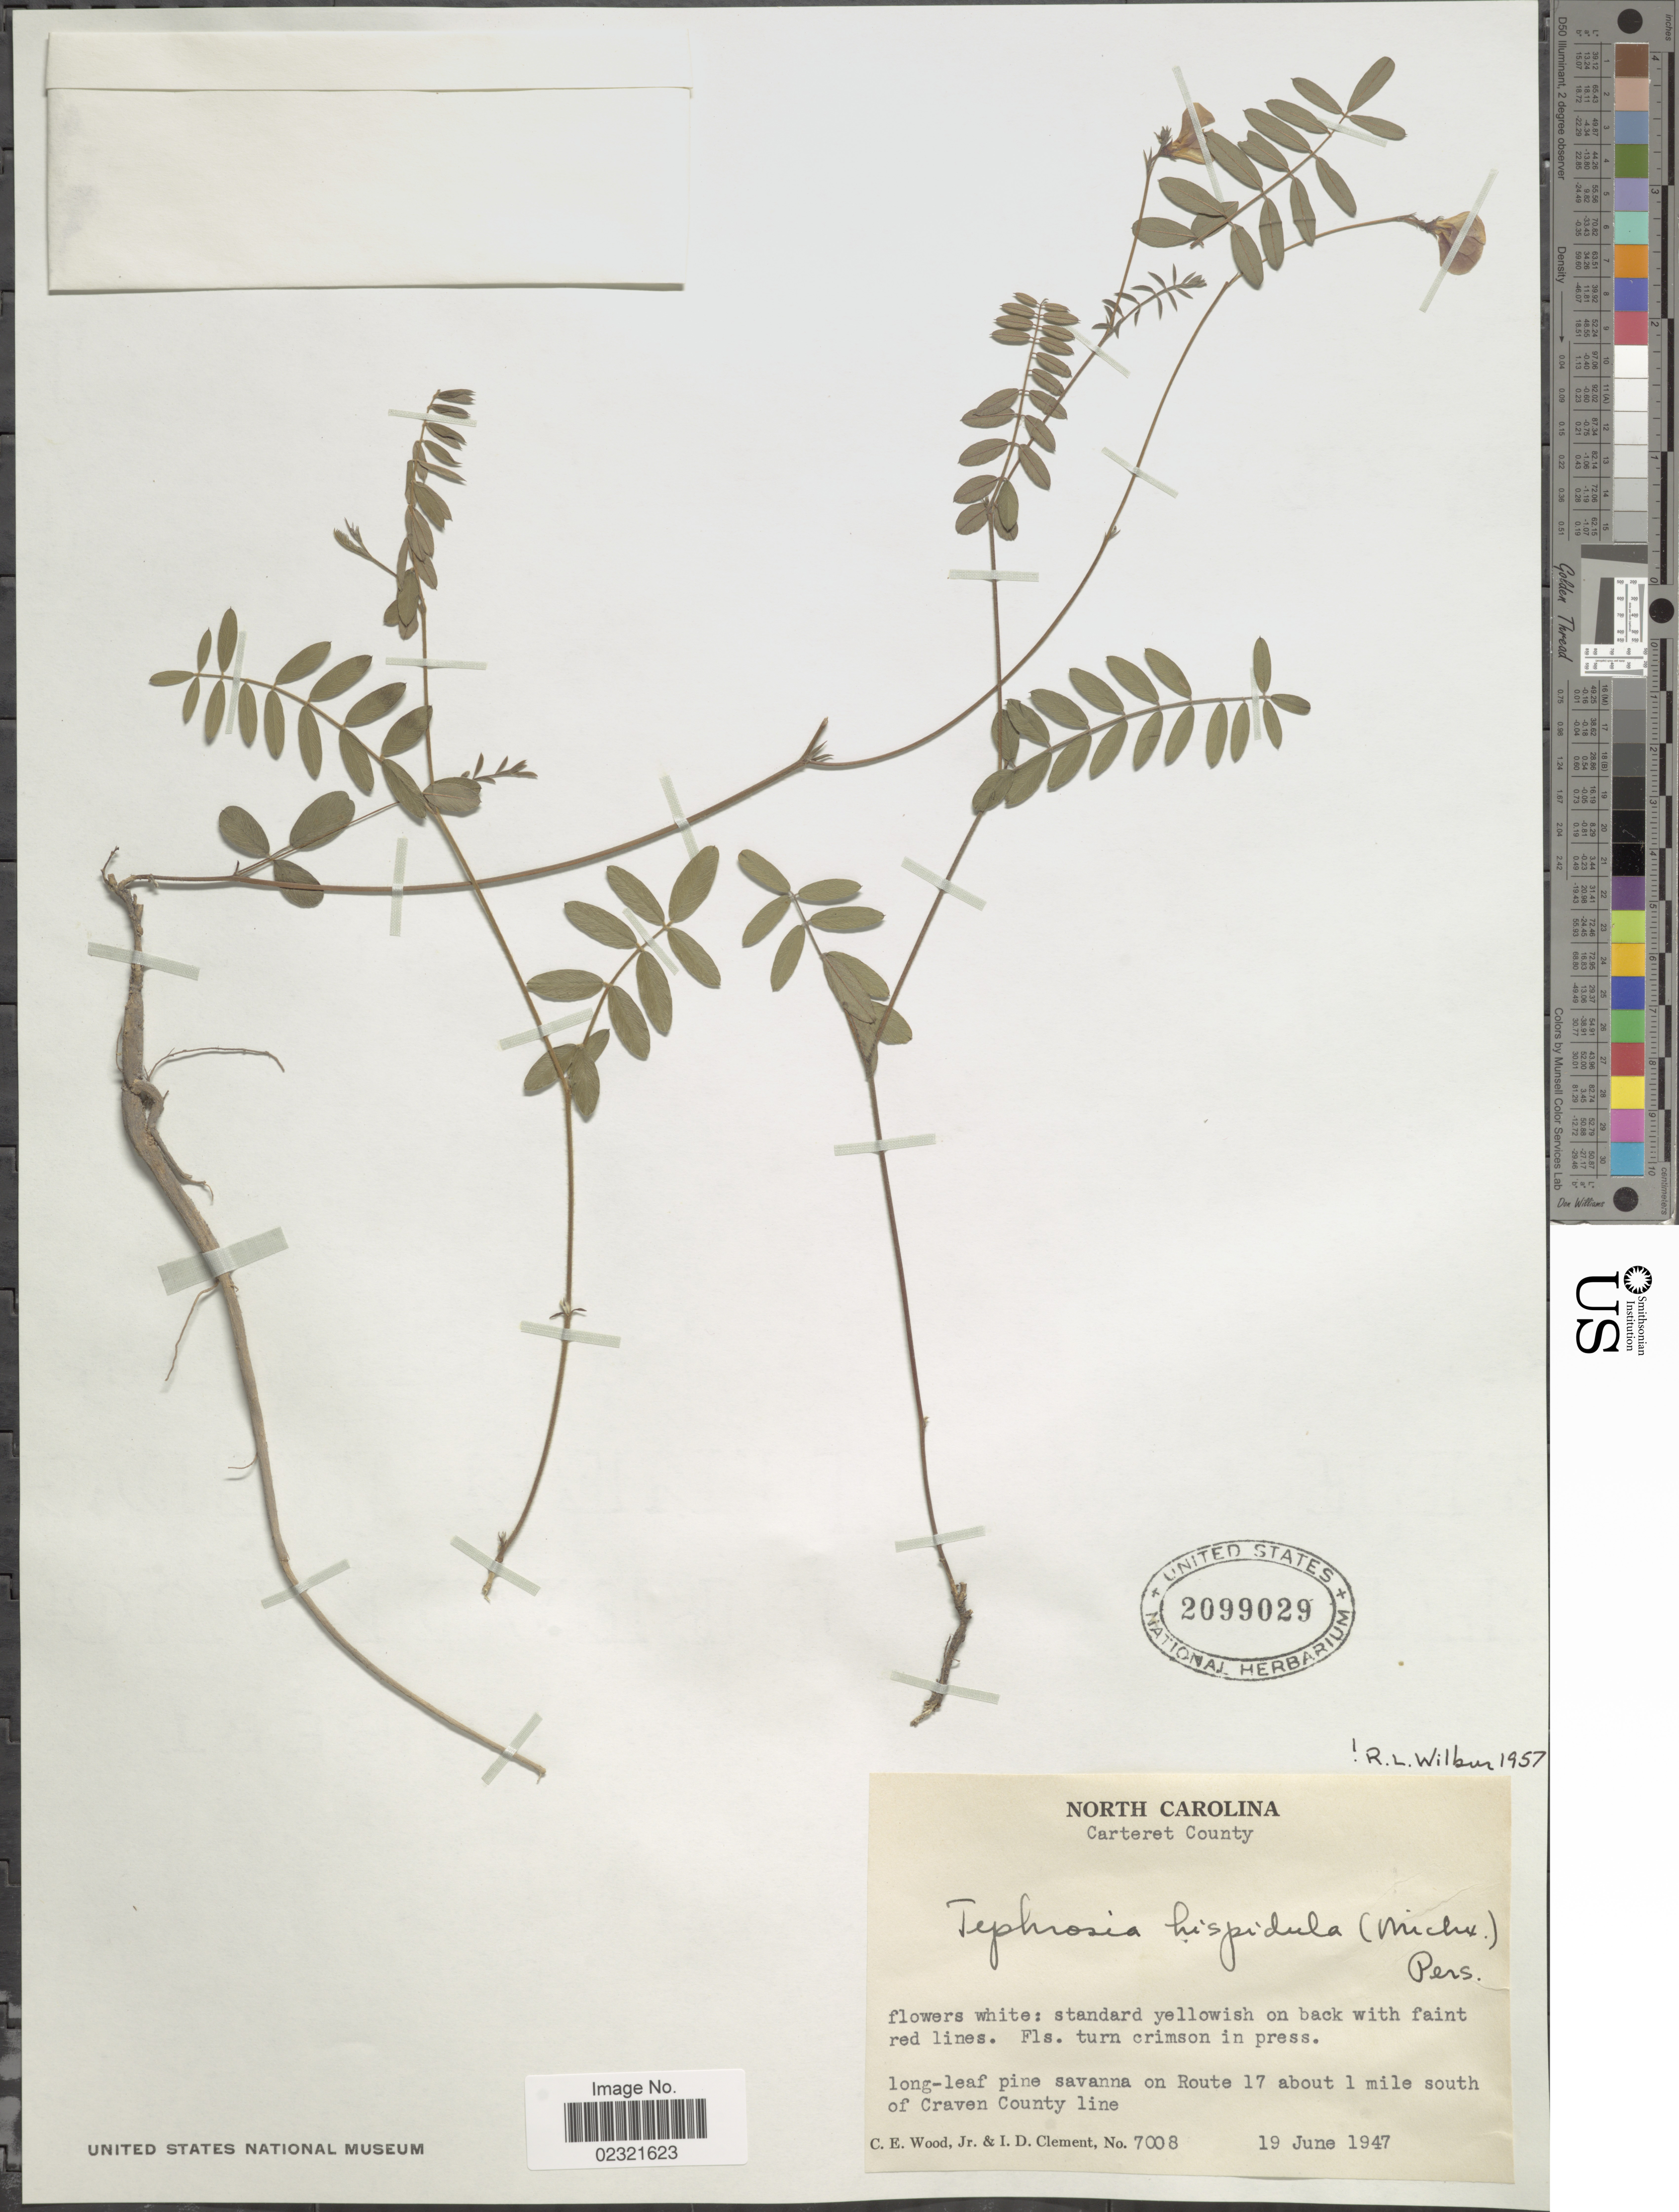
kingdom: Plantae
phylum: Tracheophyta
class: Magnoliopsida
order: Fabales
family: Fabaceae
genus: Tephrosia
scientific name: Tephrosia hispidula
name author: (Michx.) Pers.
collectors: C. Wood & I. Clement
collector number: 7008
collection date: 1947-06-19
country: United States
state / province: North Carolina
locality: Carteret County, long-leaf pine savanna on Route 17 about 1 mile south of Craven line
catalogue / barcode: US 2099029